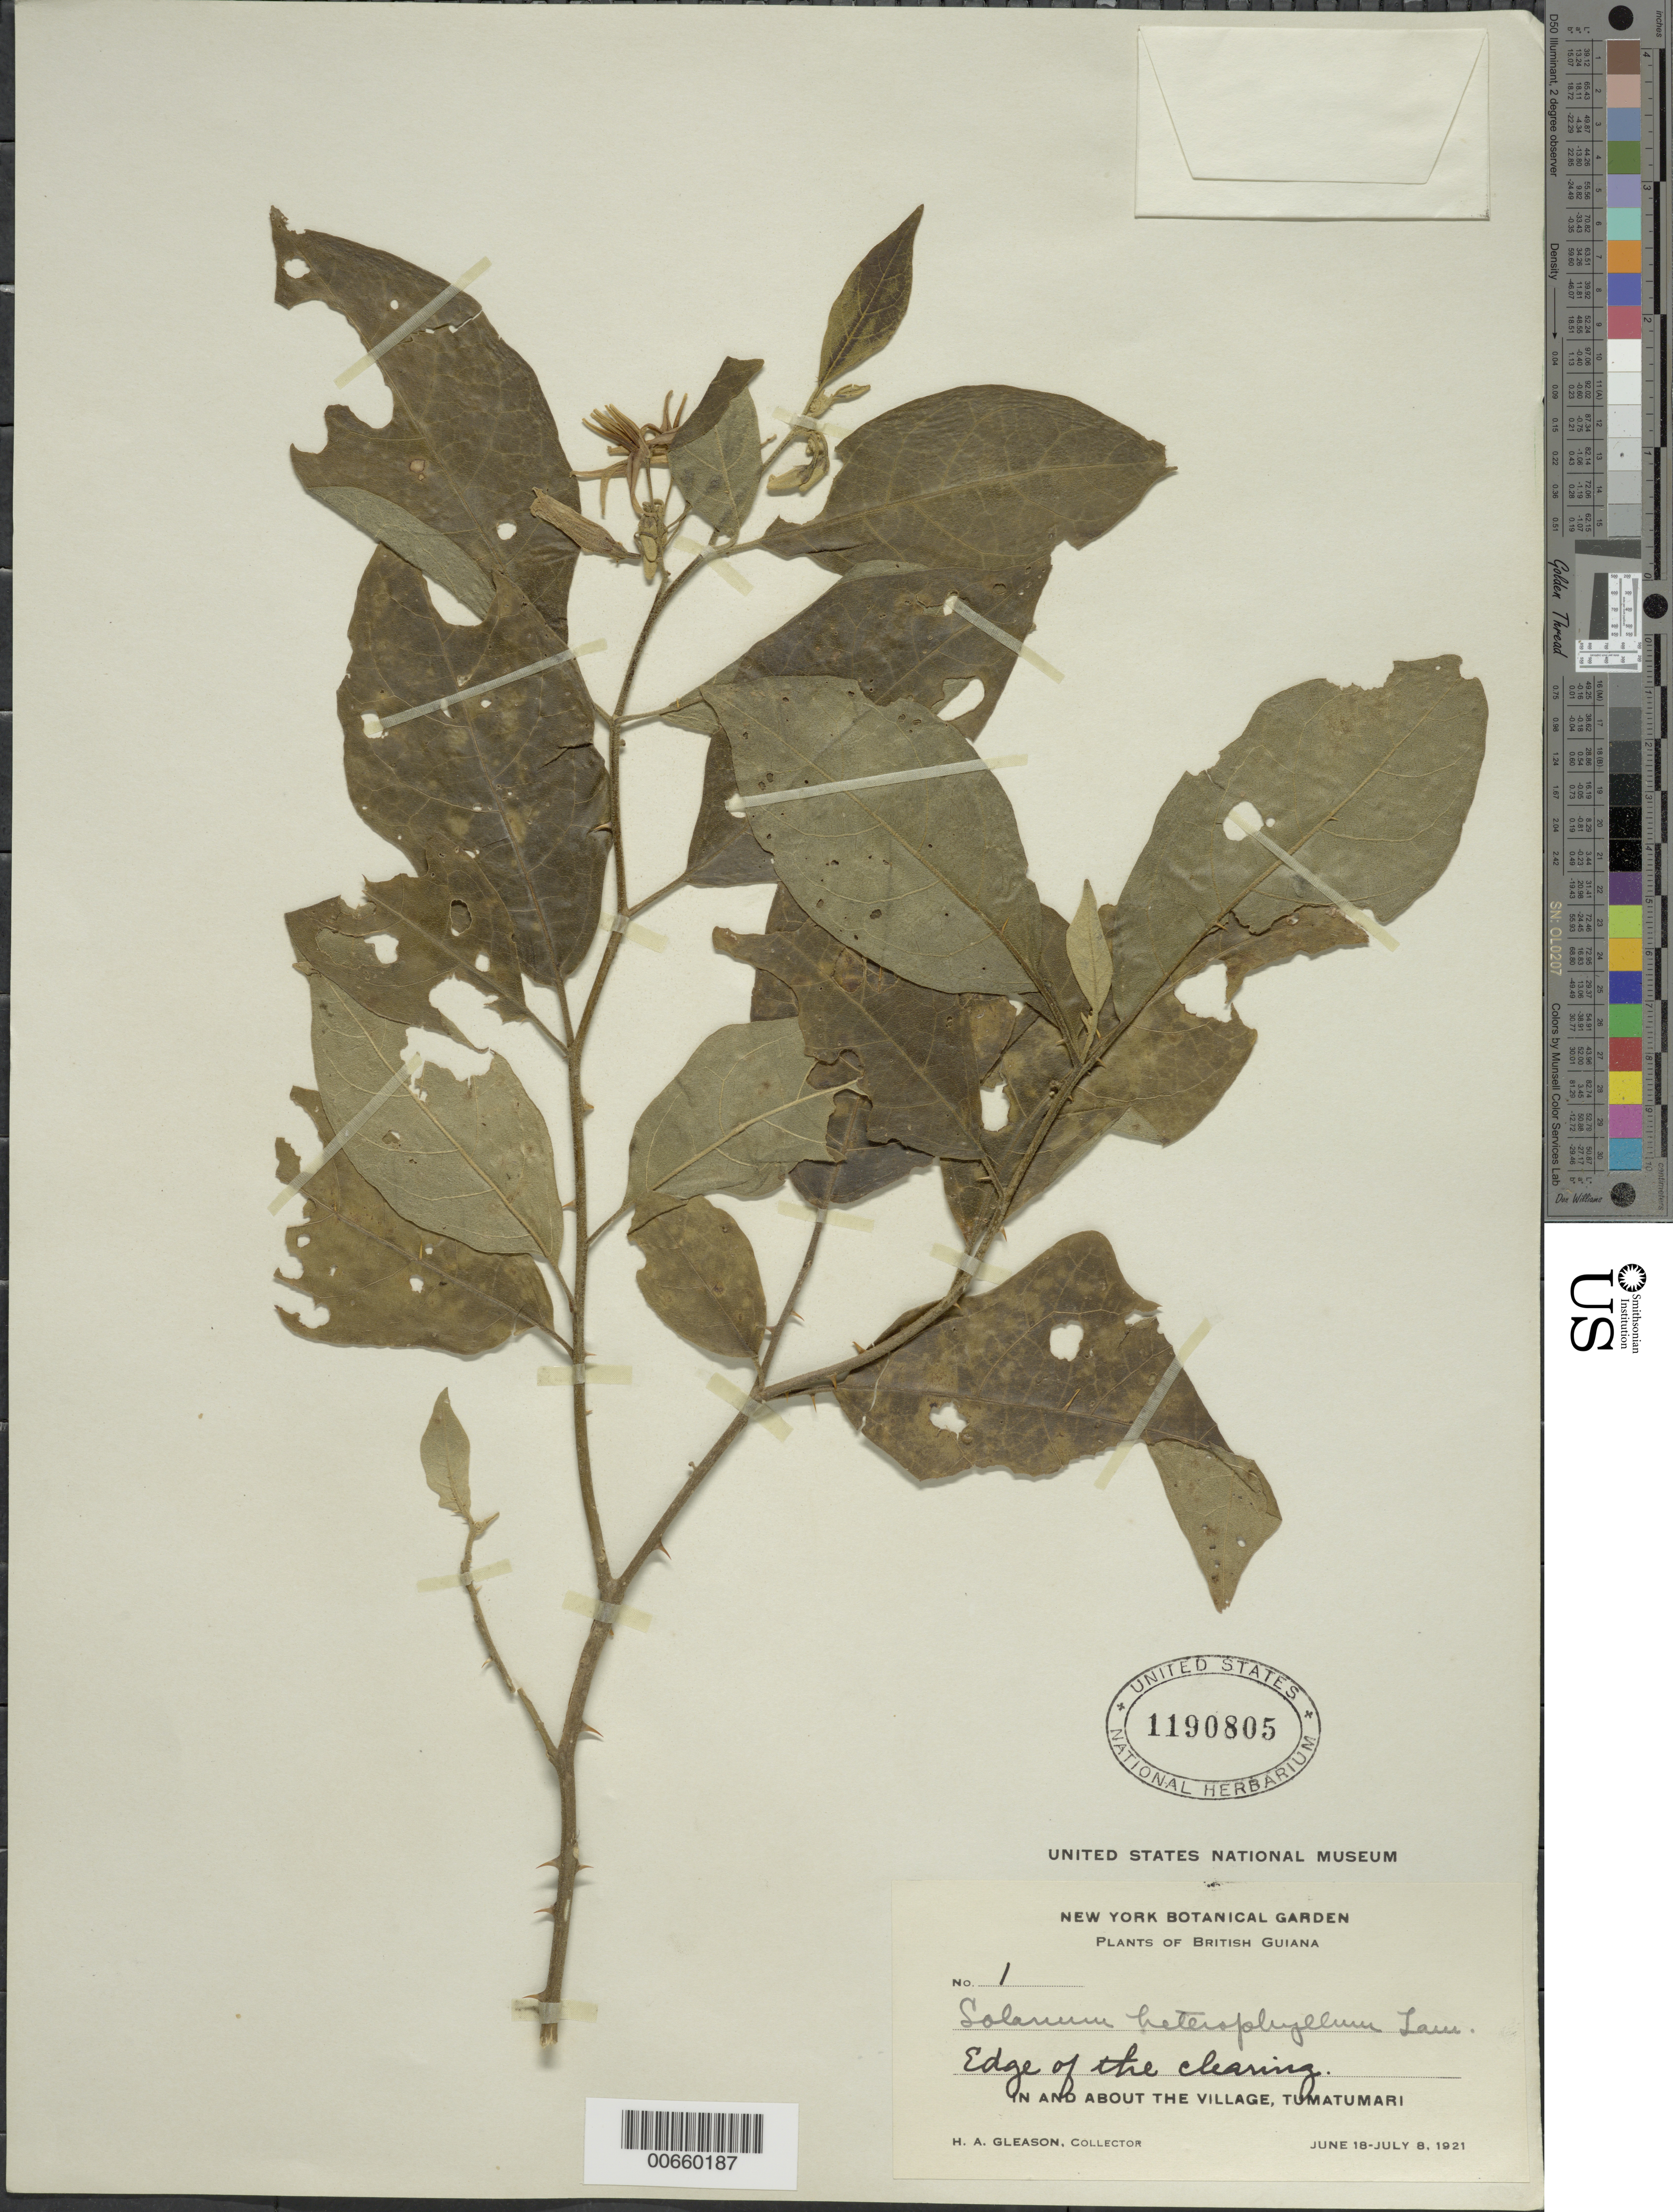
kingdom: Plantae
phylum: Tracheophyta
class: Magnoliopsida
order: Solanales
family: Solanaceae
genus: Solanum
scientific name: Solanum heterophyllum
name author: Lam.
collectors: H. A. Gleason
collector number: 1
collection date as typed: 6 Jun 1921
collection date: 1921-06-06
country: Guyana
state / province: Potaro-Siparuni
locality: Tumatumari Village, Potaro R.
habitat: Edge of clearing.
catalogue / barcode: US 1190805